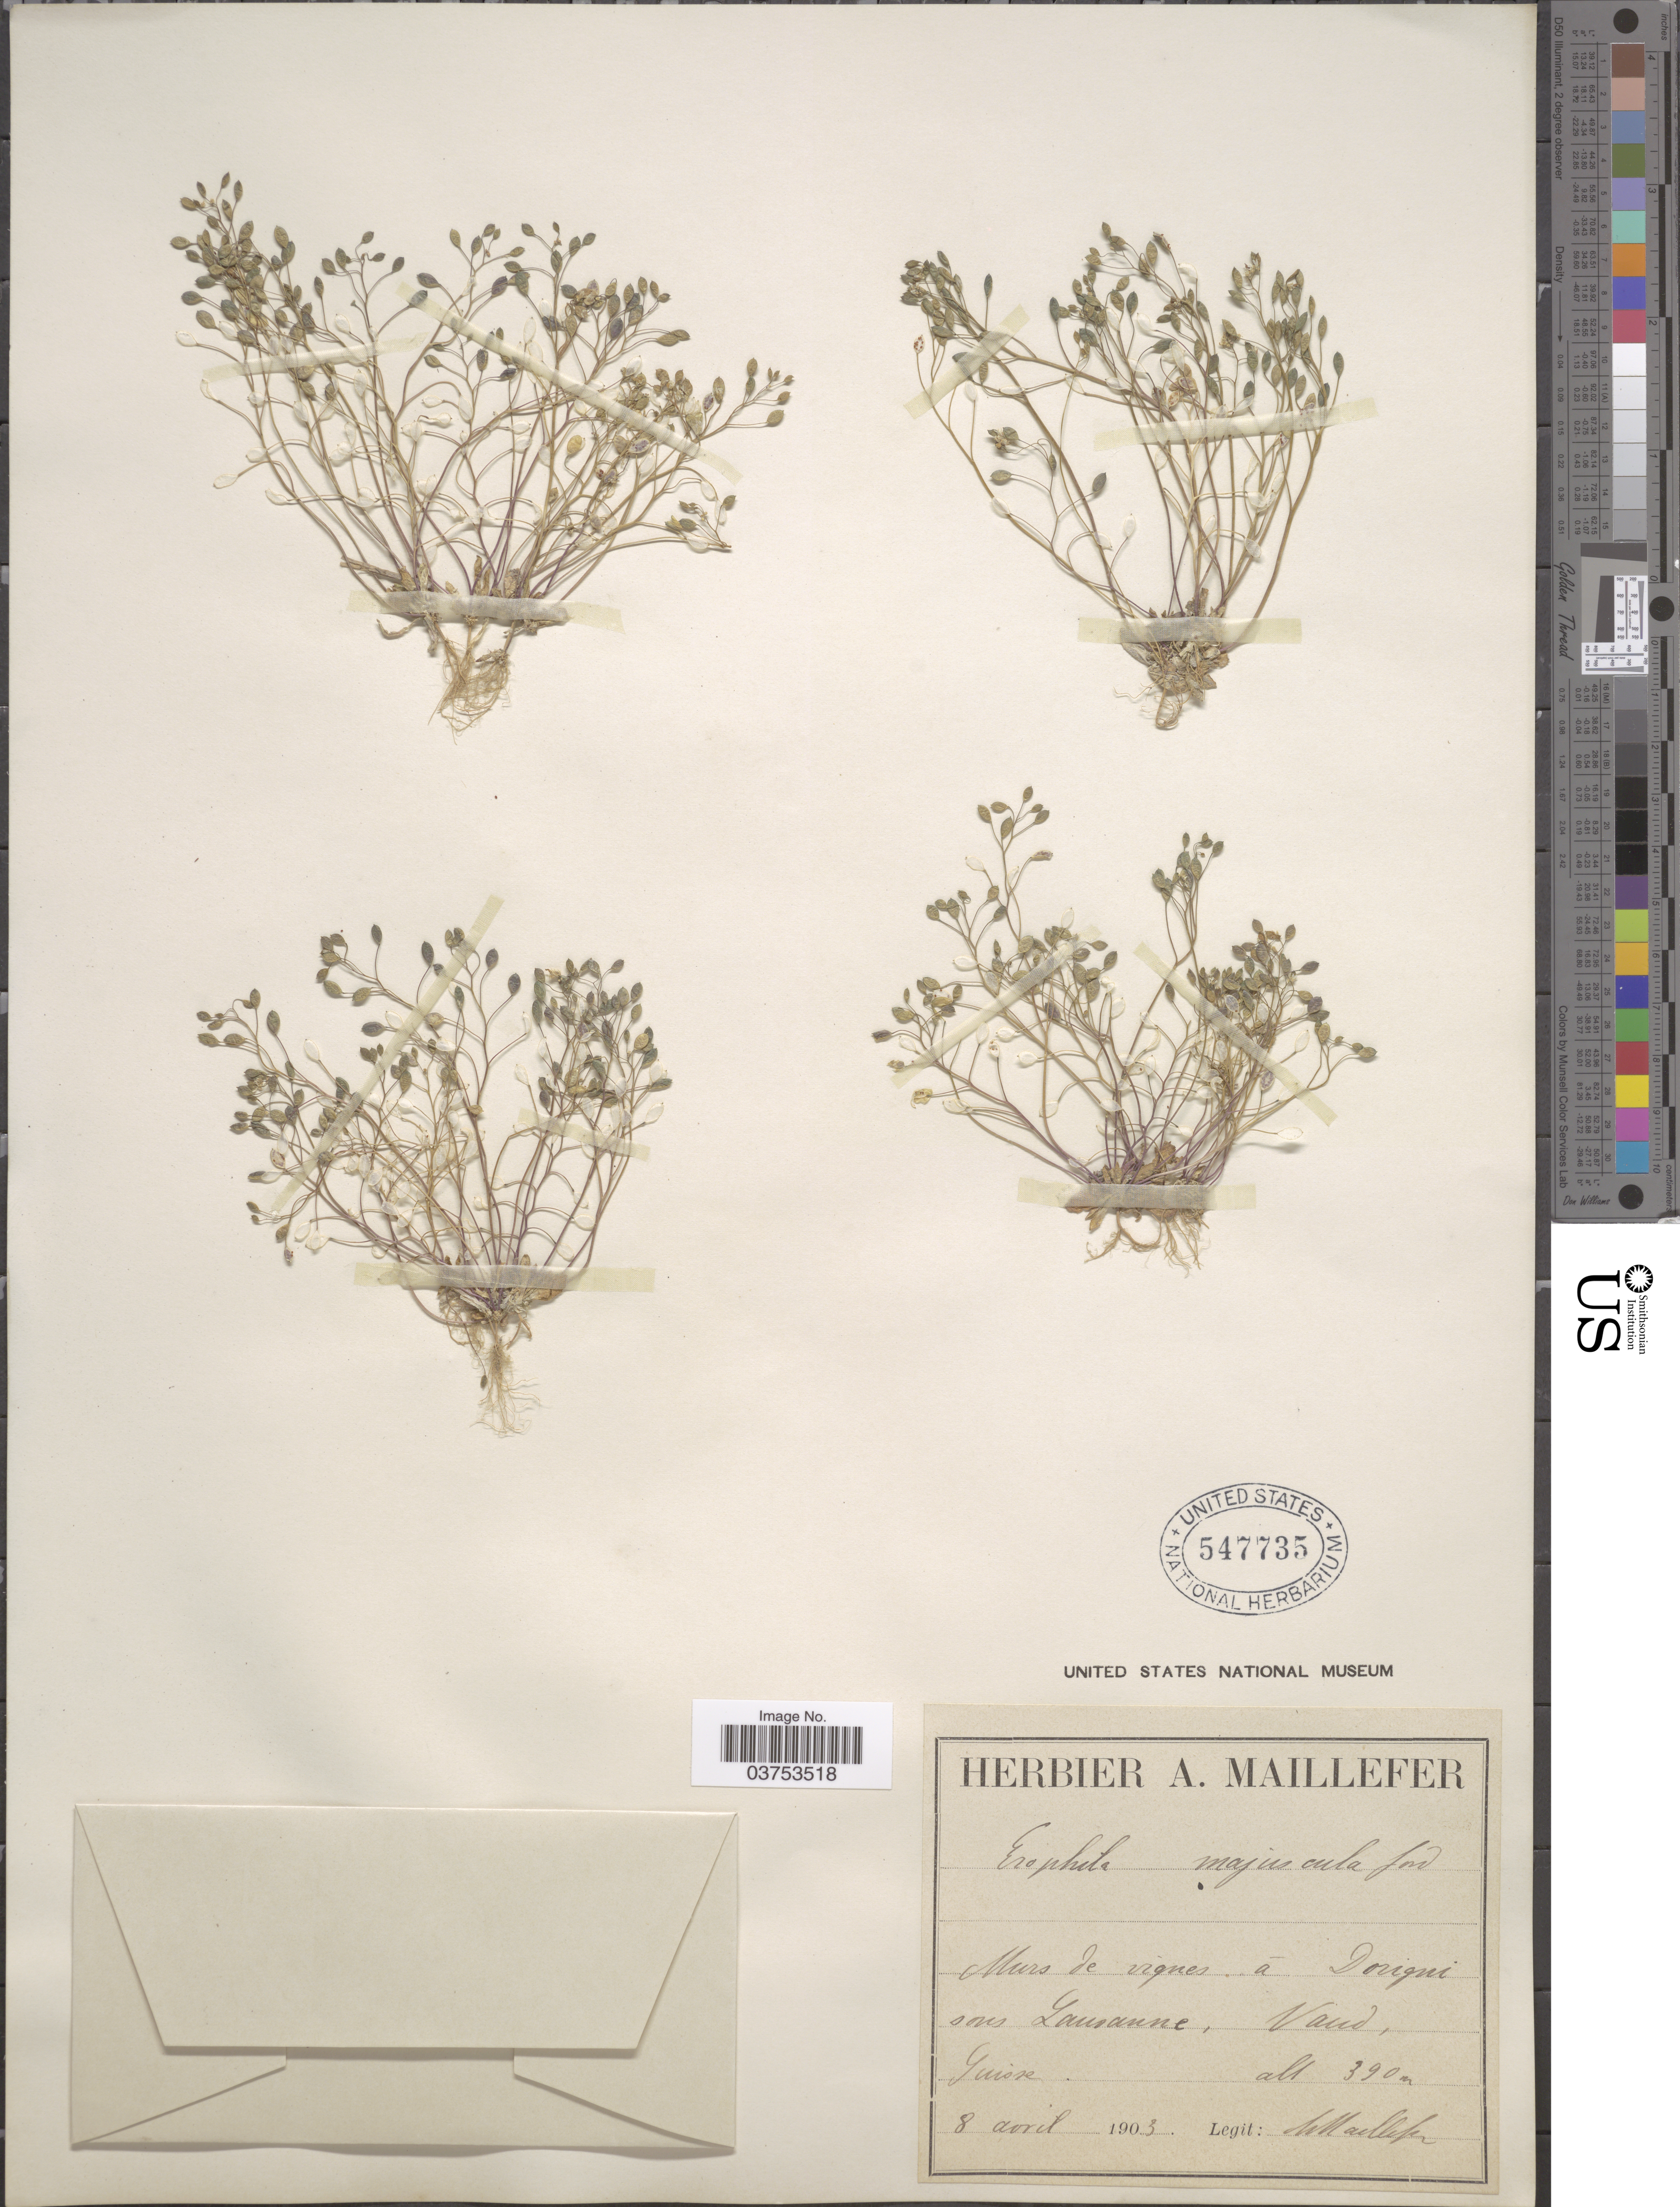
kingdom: Plantae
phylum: Tracheophyta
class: Magnoliopsida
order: Brassicales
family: Brassicaceae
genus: Draba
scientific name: Draba sp.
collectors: A. Maillefer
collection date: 1903-04-08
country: Switzerland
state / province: Vaud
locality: Murs de vignes á Dorigni sous Lausanne, Suisse.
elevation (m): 390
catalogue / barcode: US 547735